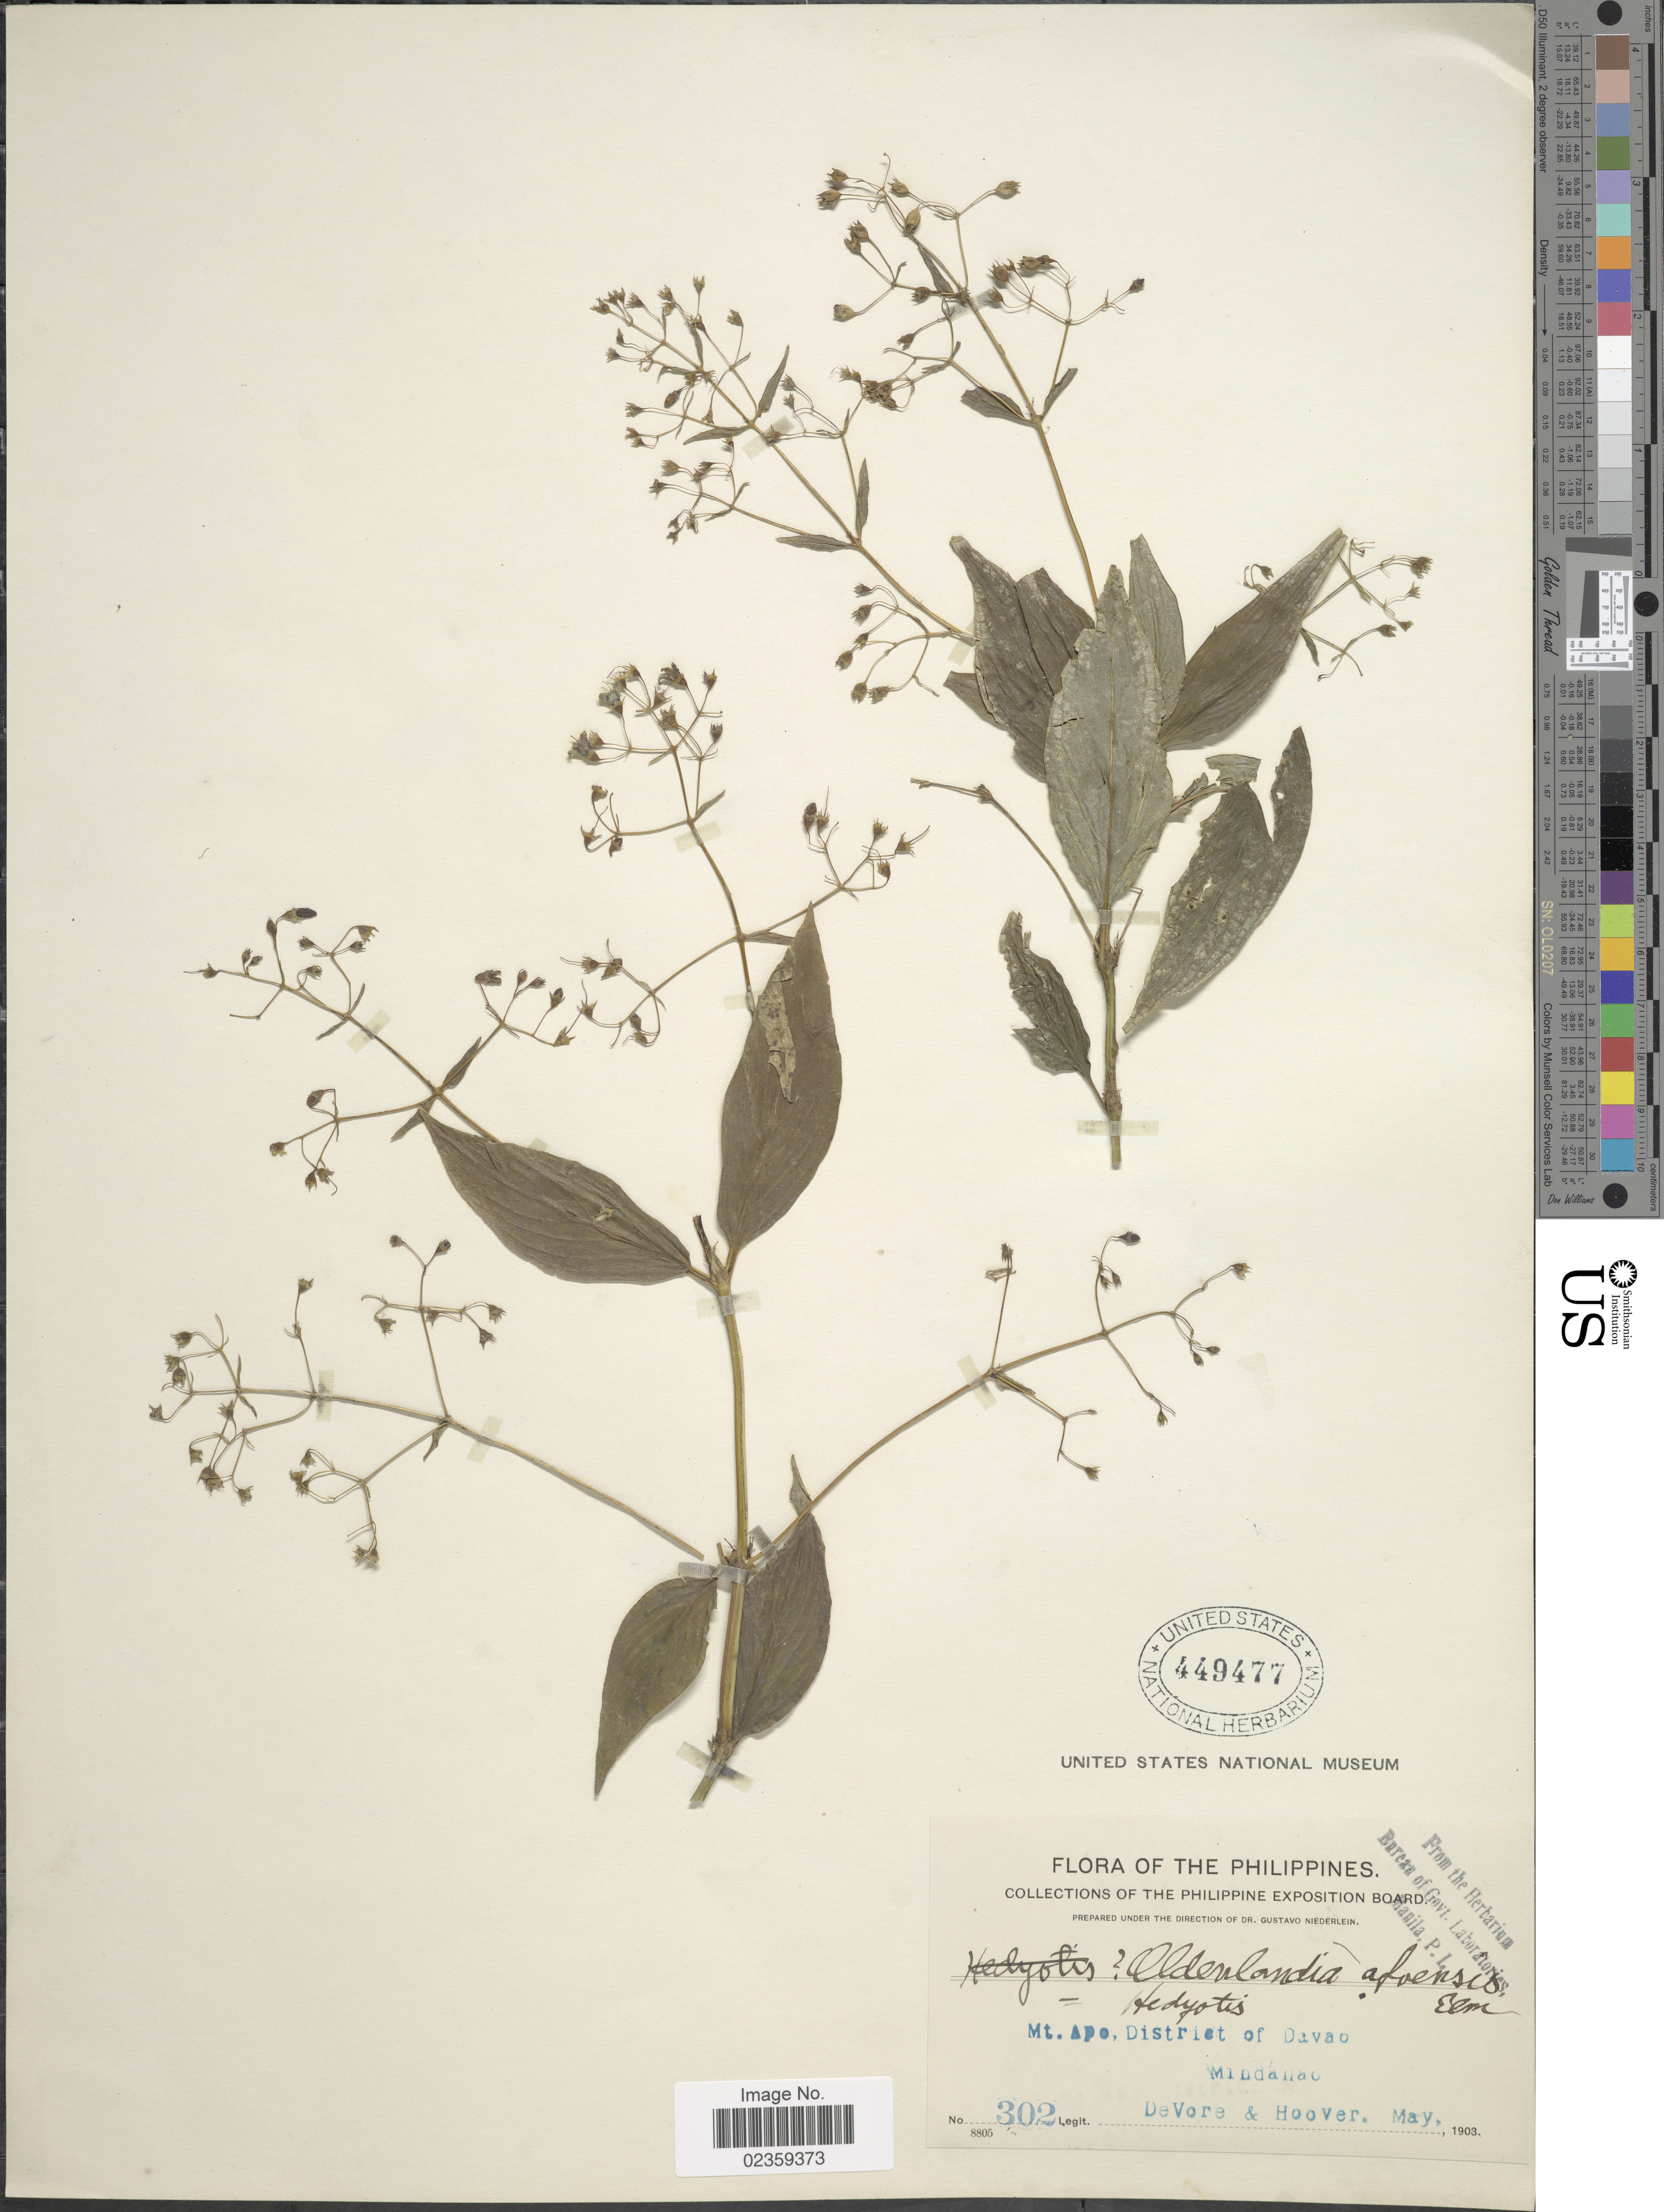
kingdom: Plantae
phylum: Tracheophyta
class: Magnoliopsida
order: Gentianales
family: Rubiaceae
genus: Oldenlandia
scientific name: Oldenlandia apoensis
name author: Elmer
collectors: -. DeVore & -- Hoover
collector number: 302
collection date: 1903-05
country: Philippines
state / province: Davao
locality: Mt. Apo, District of Davao. Mindanao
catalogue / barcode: US 449477